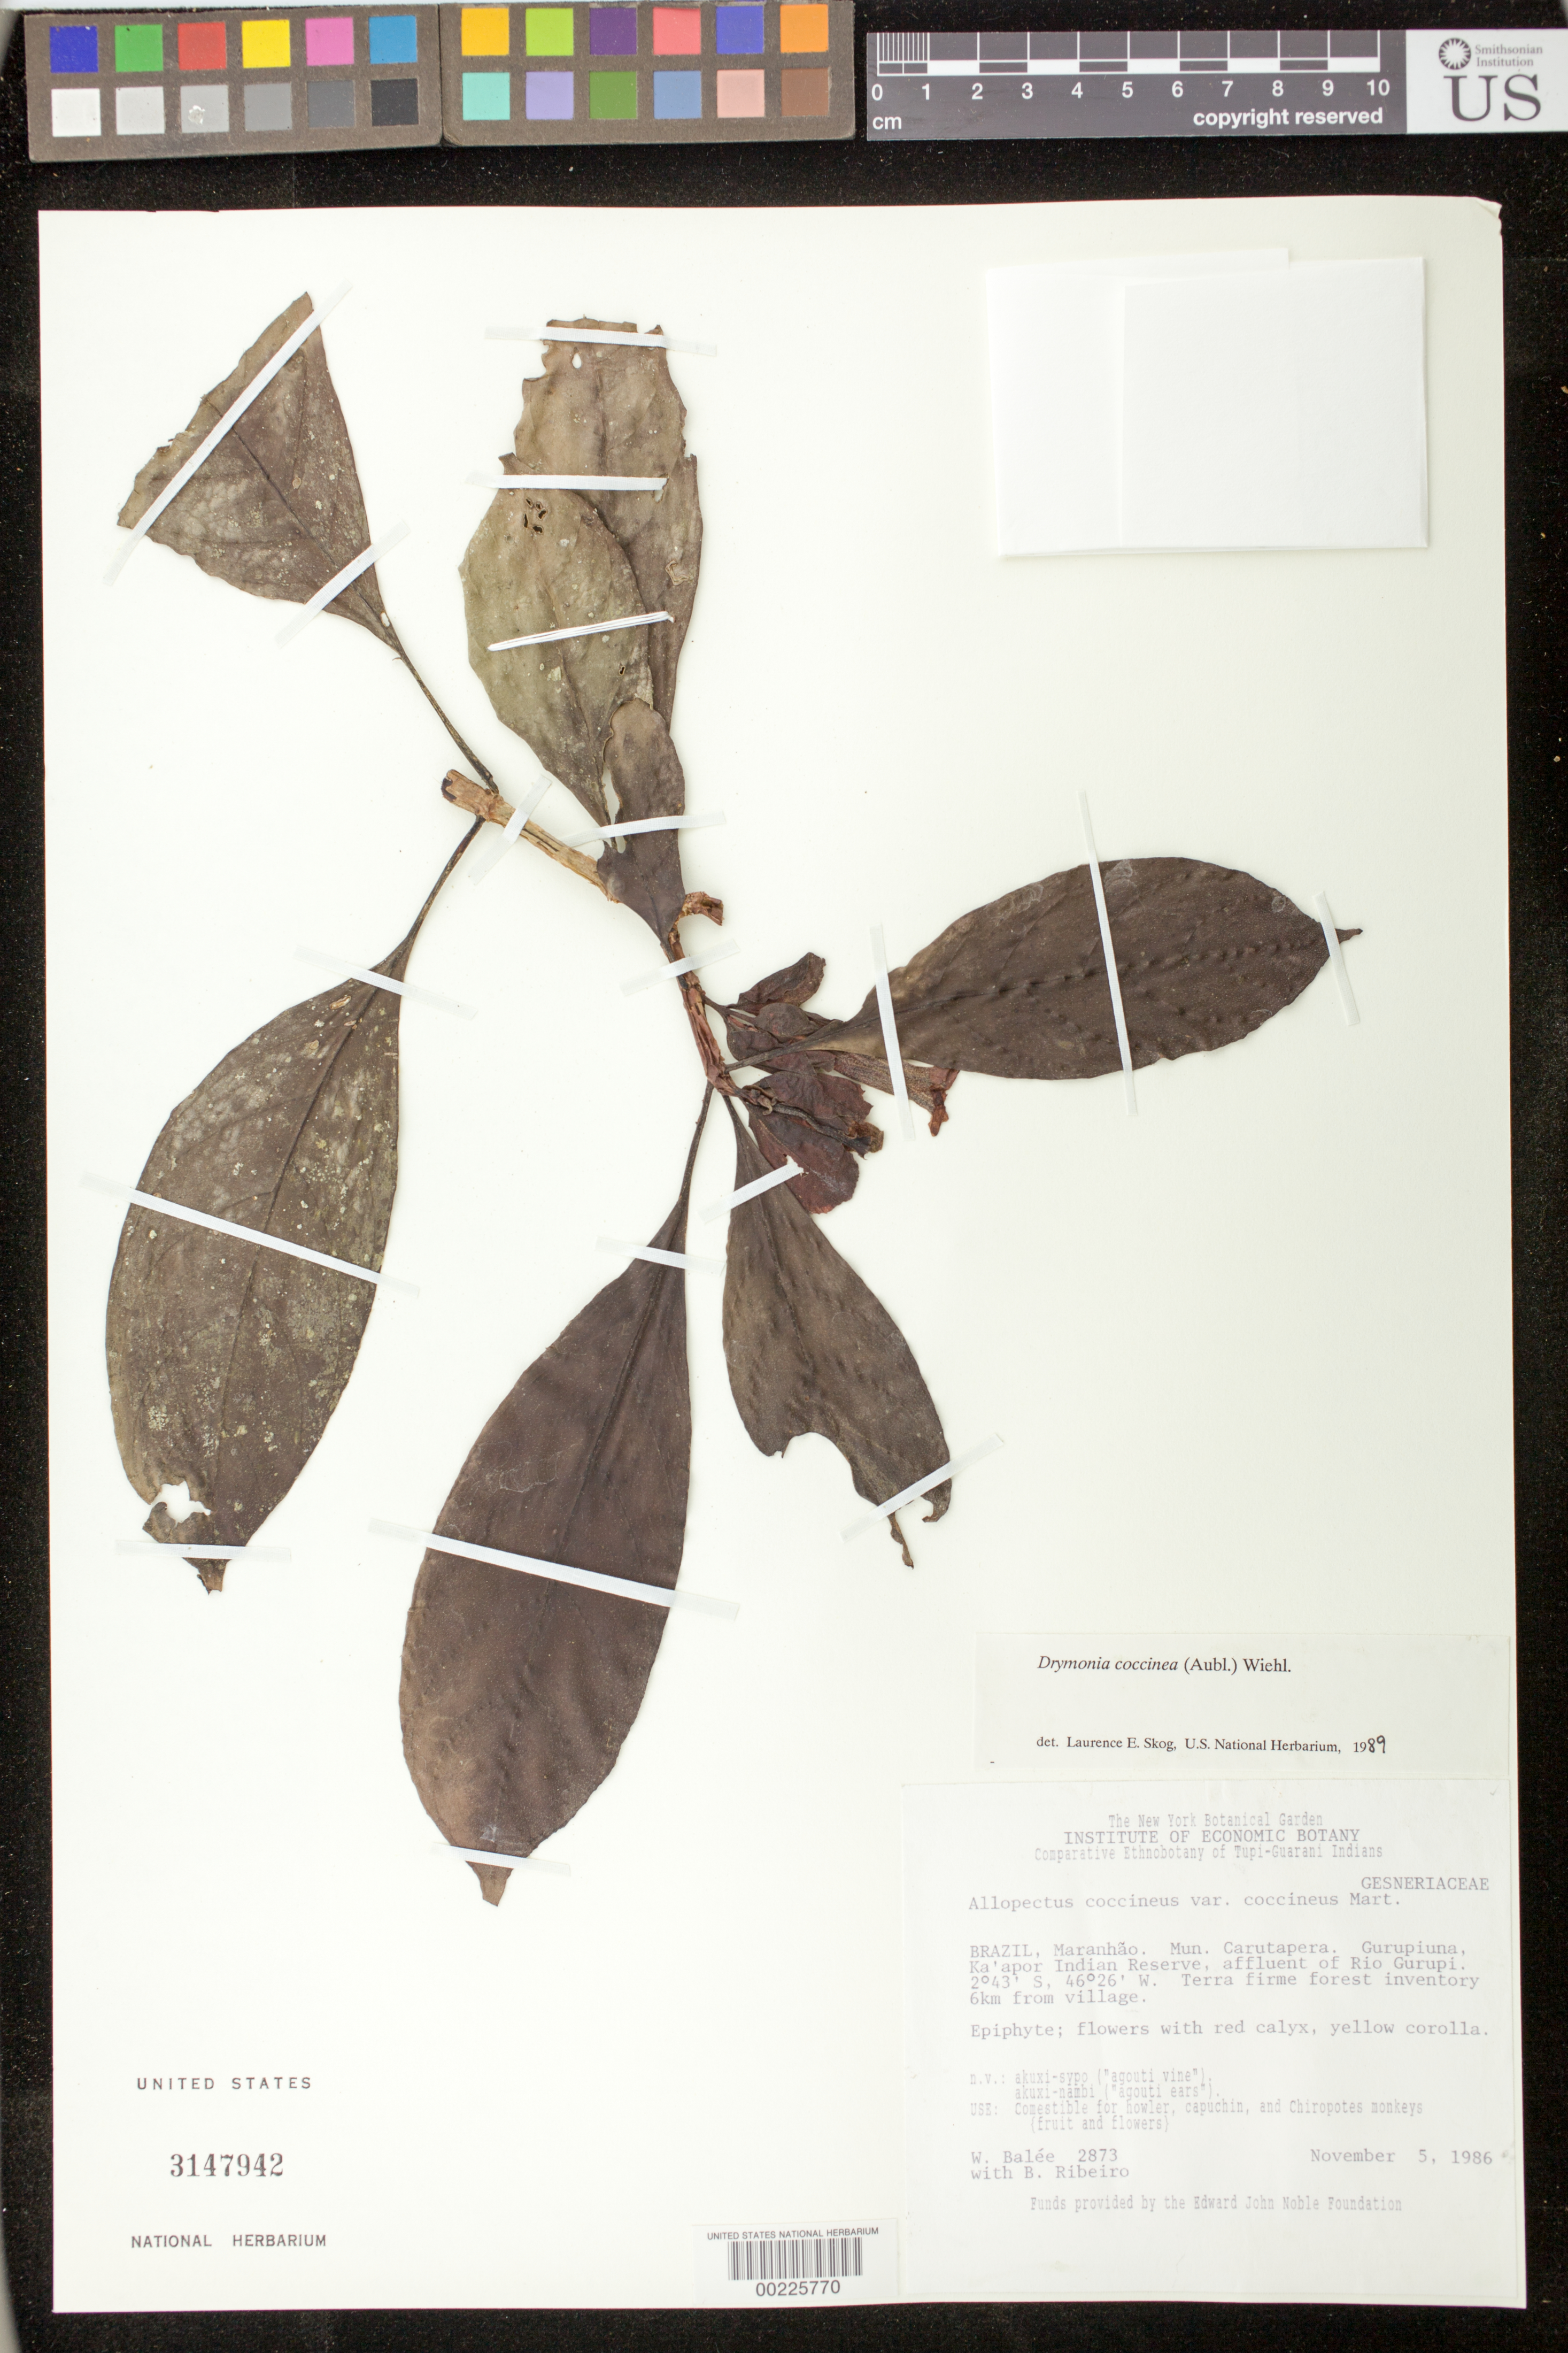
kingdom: Plantae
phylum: Tracheophyta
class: Magnoliopsida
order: Lamiales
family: Gesneriaceae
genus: Drymonia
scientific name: Drymonia coccinea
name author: (Aubl.) Wiehler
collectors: W. L. Balee & B. Ribeiro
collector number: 2873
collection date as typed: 05 Nov 1986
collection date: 1986-11-05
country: Brazil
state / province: Maranhão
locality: Mun. Carutapera, Gurupiuna, Ka'apor Indian Reserve, affluent of Rio Gurupi, 6 km from village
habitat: Terra firme forest inventory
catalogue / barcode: US 3147942